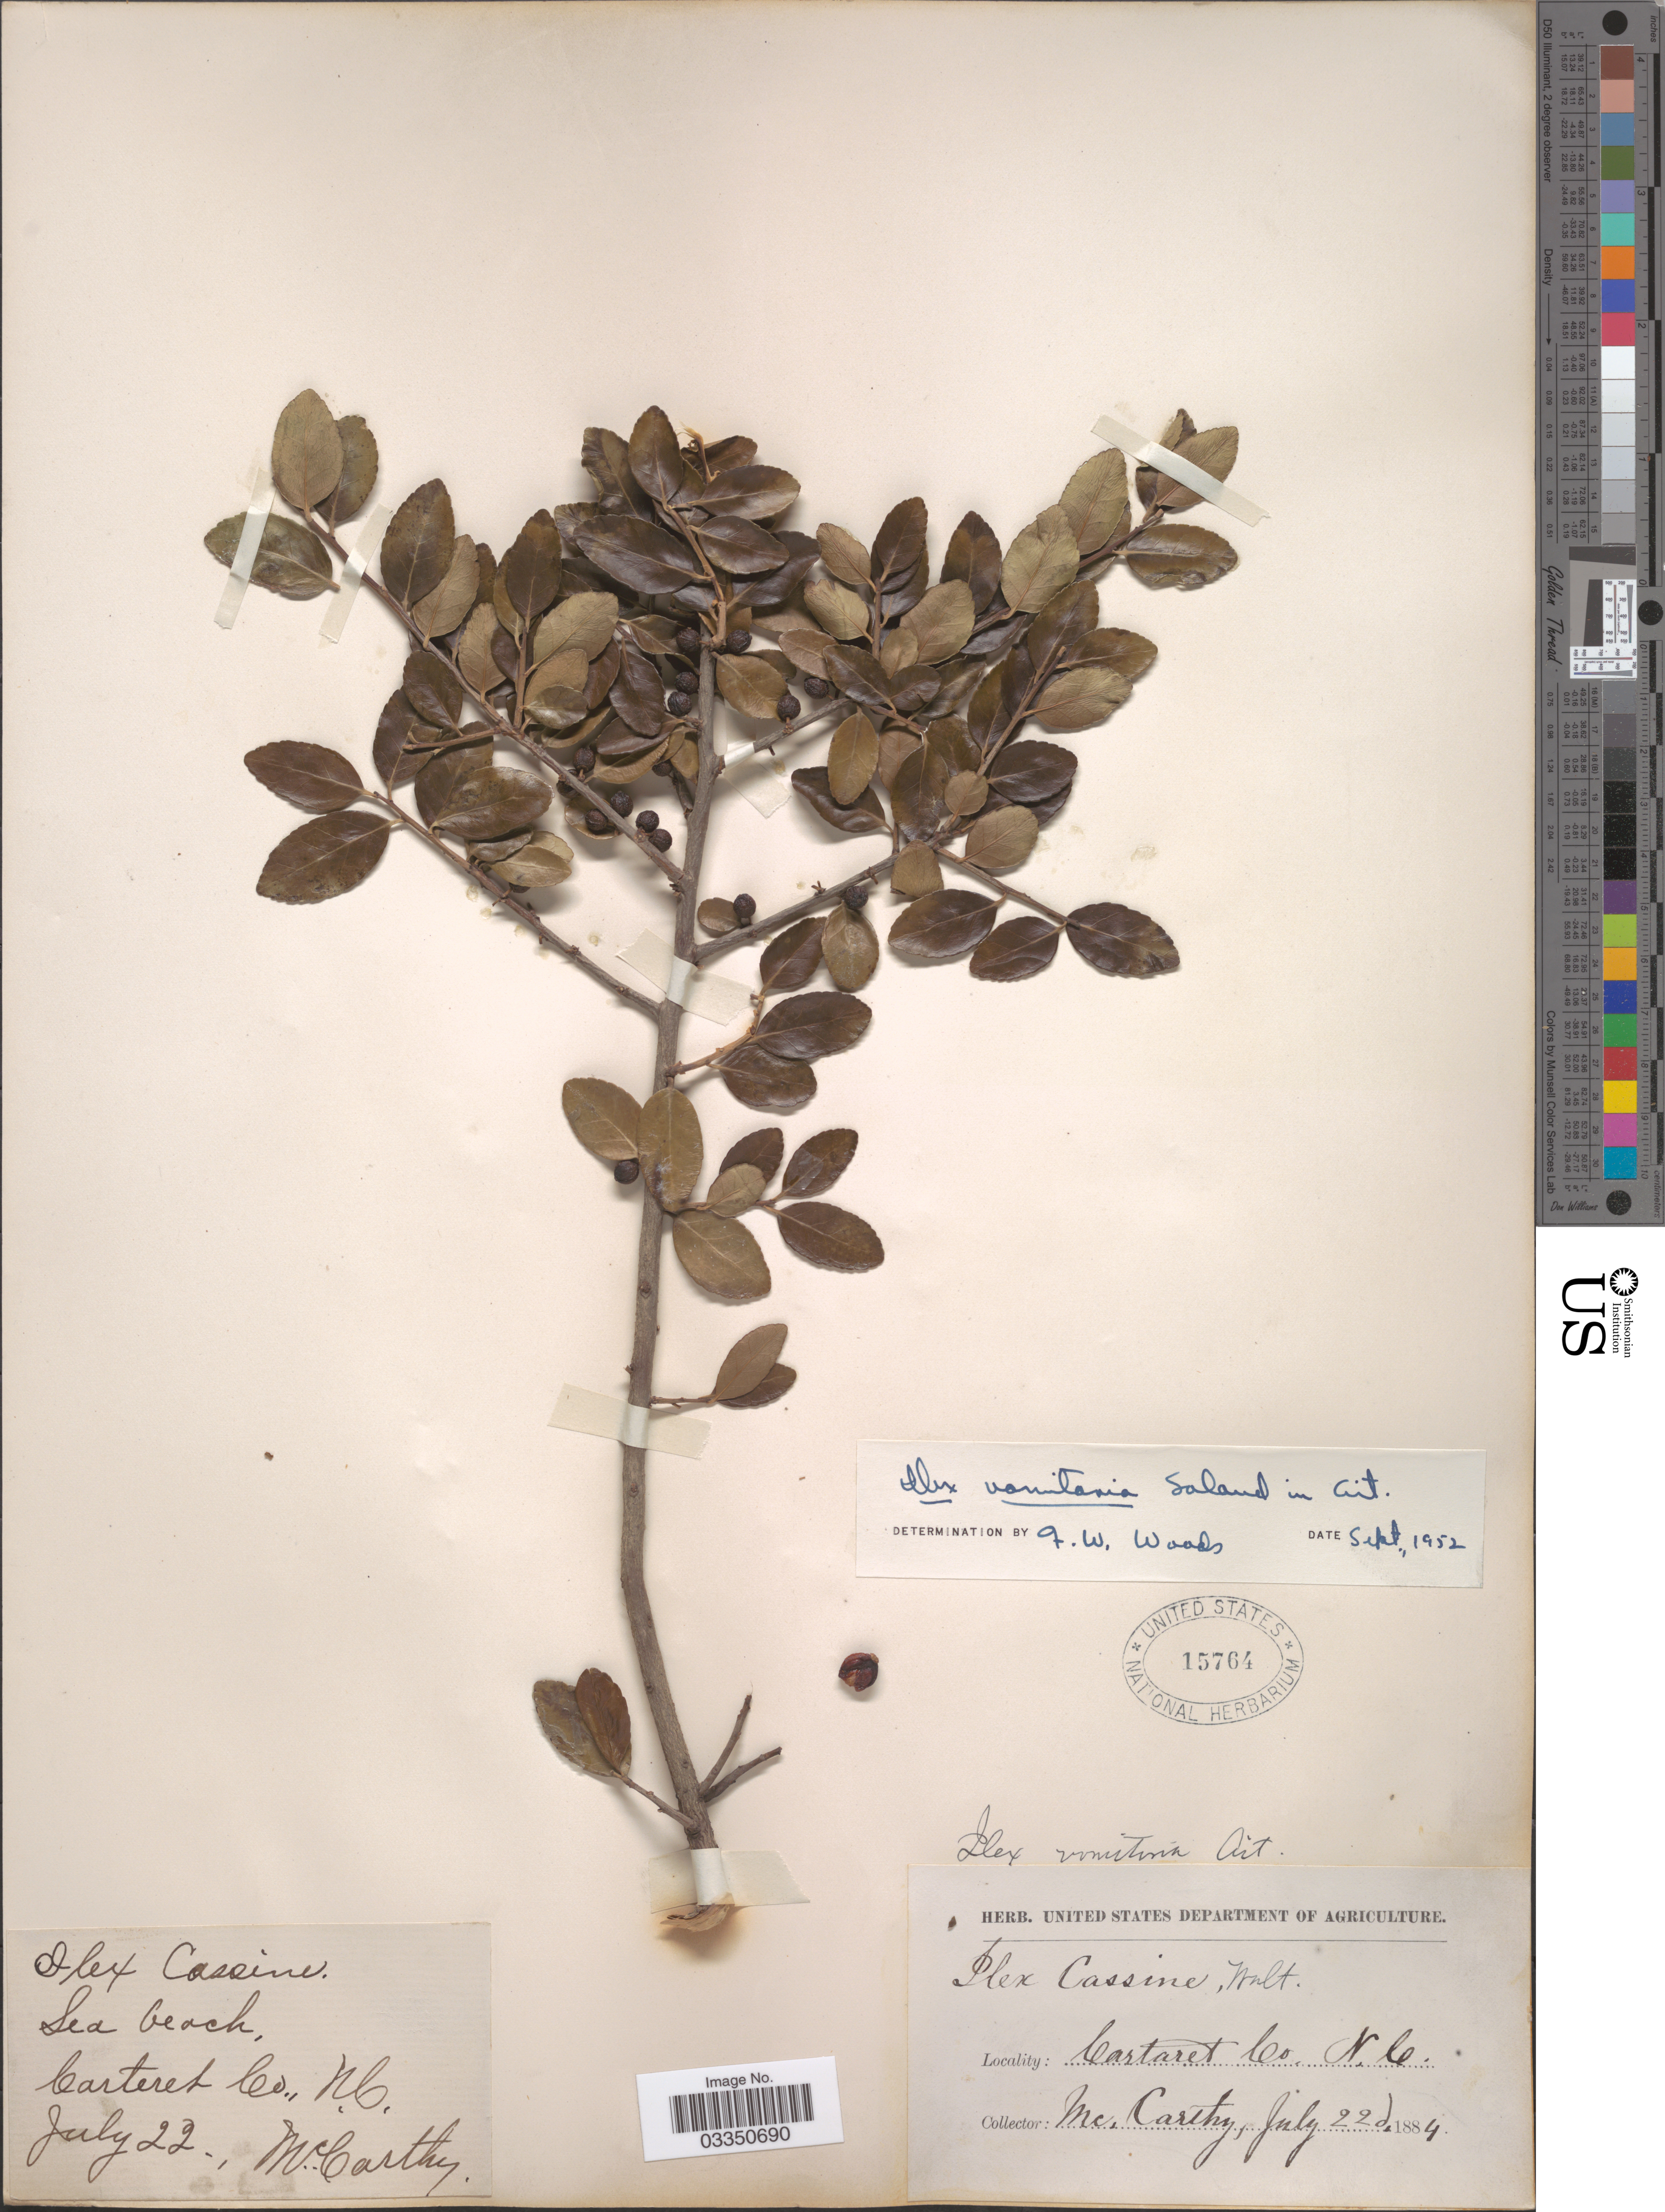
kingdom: Plantae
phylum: Tracheophyta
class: Magnoliopsida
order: Aquifoliales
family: Aquifoliaceae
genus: Ilex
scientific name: Ilex vomitoria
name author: Aiton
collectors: -- McCarthy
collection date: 1884-07-22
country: United States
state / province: North Carolina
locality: Sea beach, Carteret Co.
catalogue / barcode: US 15764